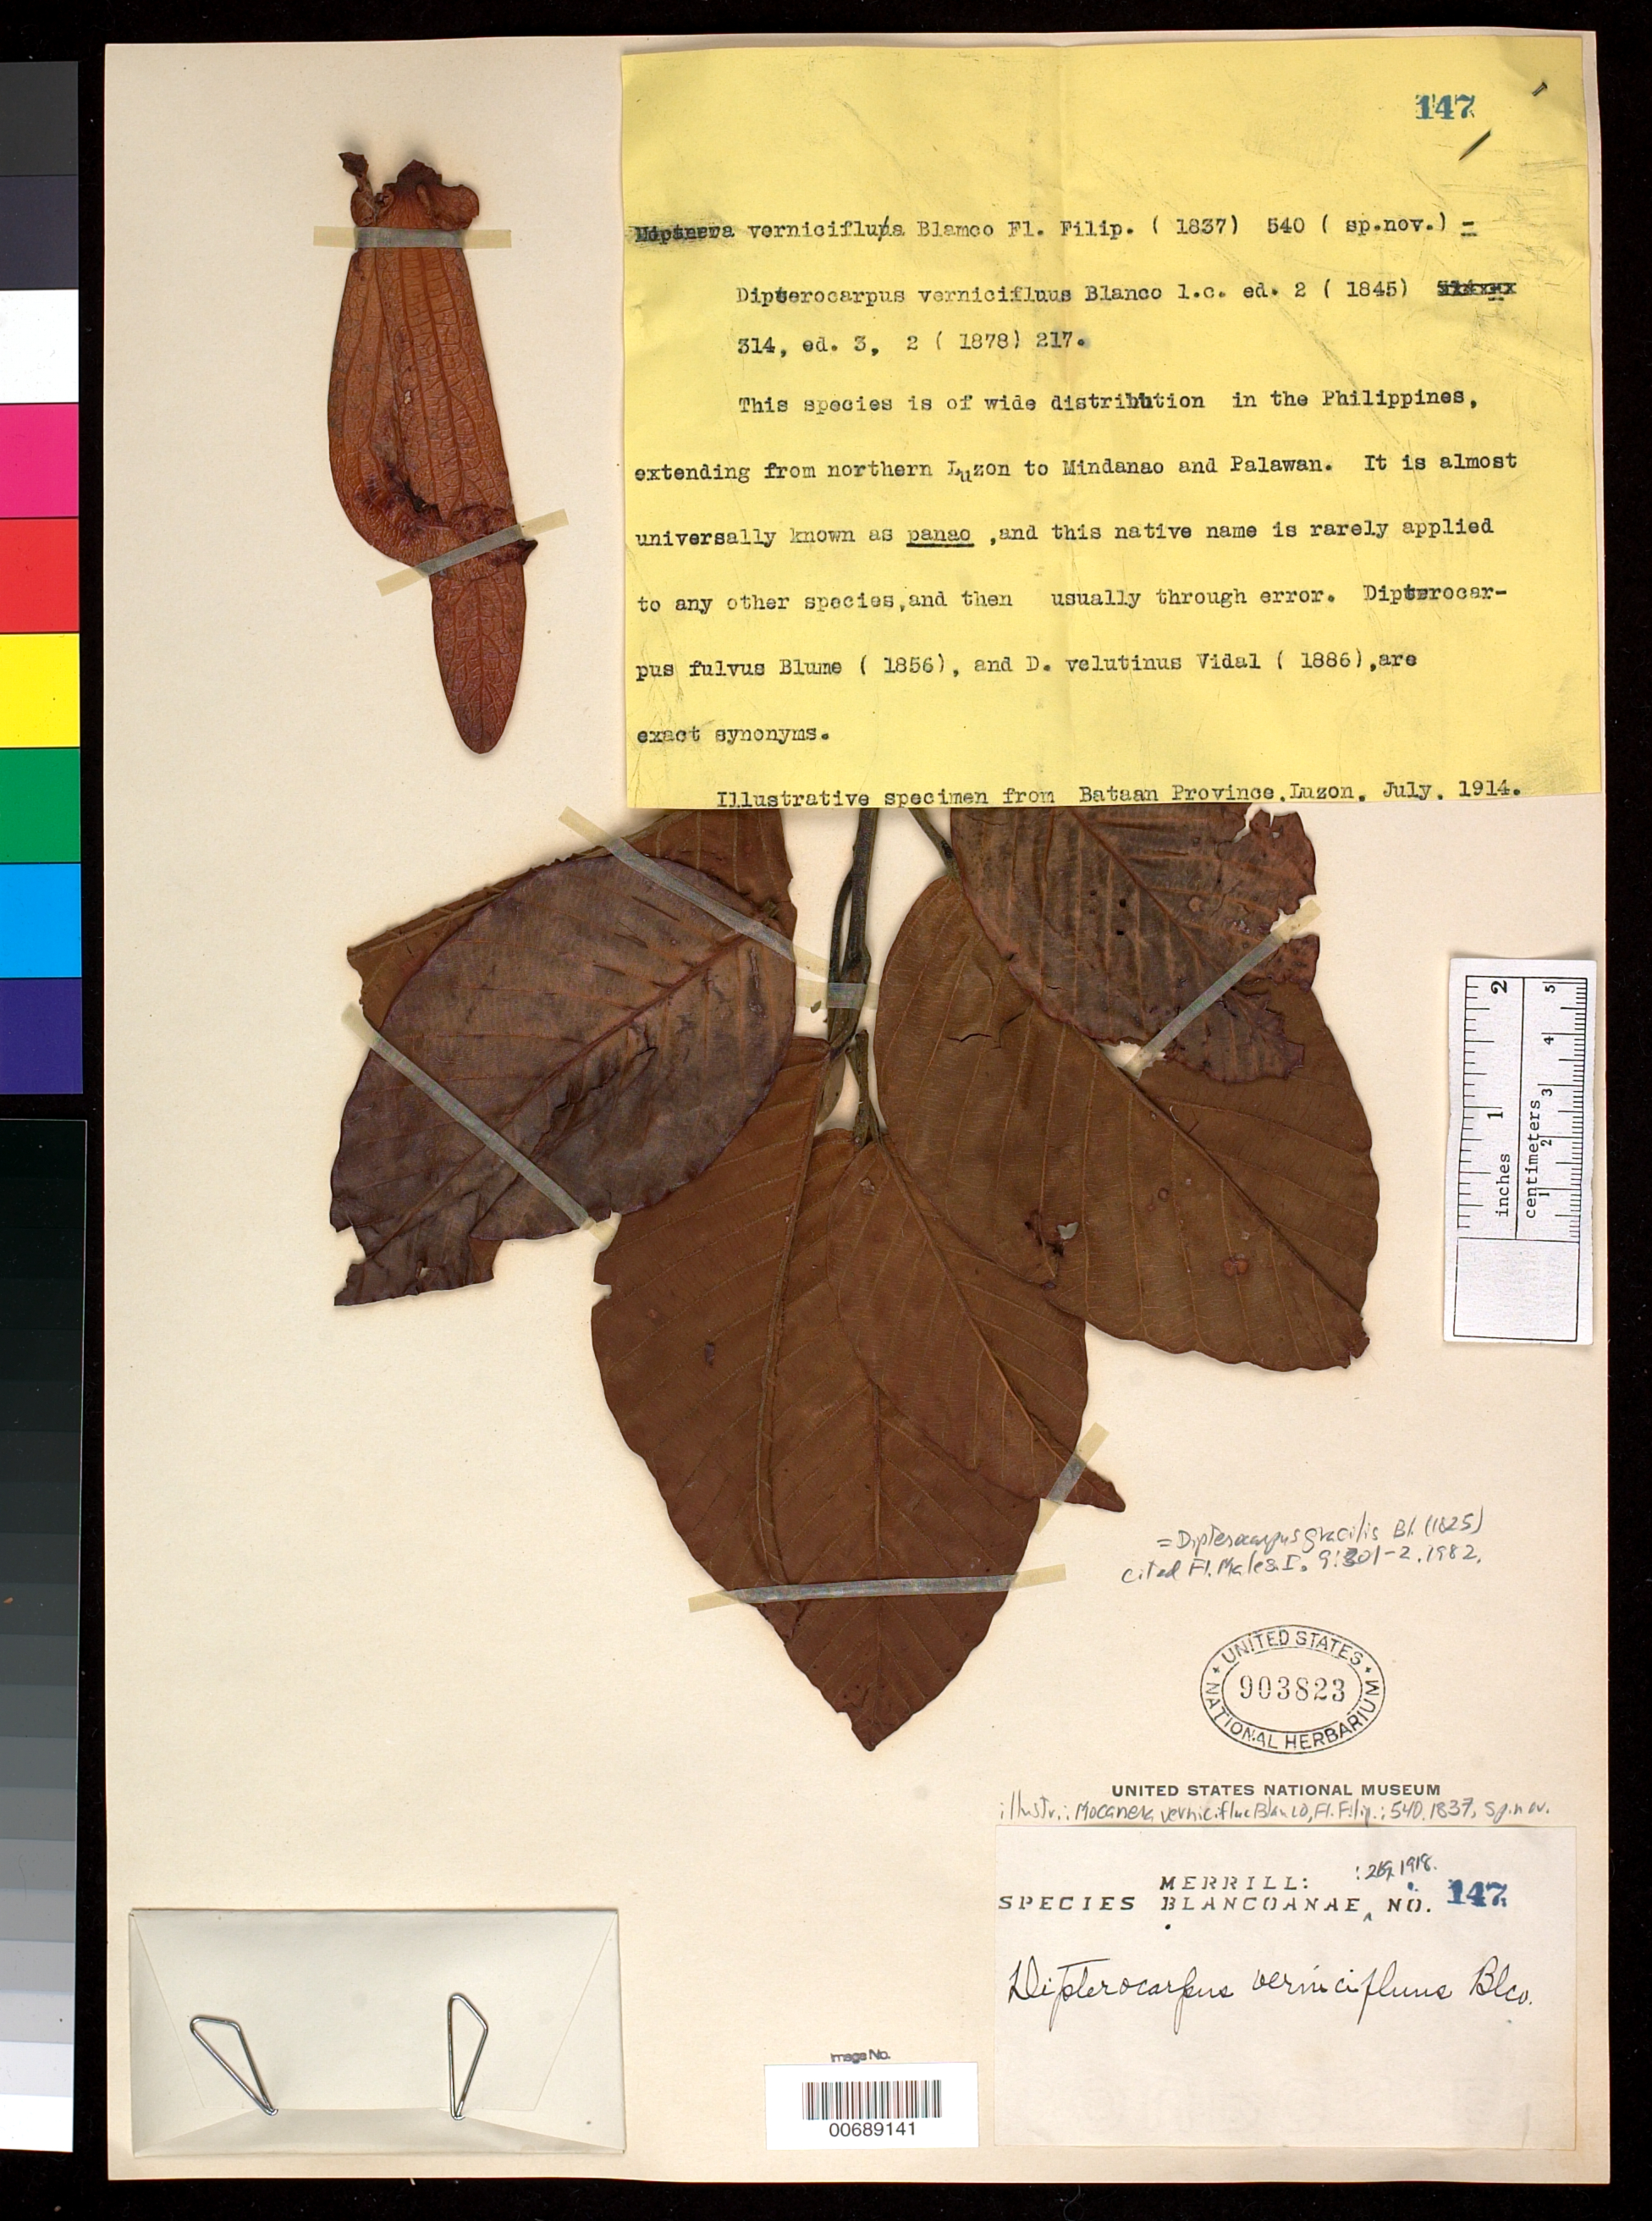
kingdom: Plantae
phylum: Tracheophyta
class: Magnoliopsida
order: Malvales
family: Dipterocarpaceae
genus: Dipterocarpus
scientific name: Dipterocarpus gracilis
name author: Blume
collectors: E. D. Merrill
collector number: Sp. Blancoan. 0147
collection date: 1914-07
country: Philippines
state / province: Central Luzon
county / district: Bataan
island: Luzon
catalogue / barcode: US 903823